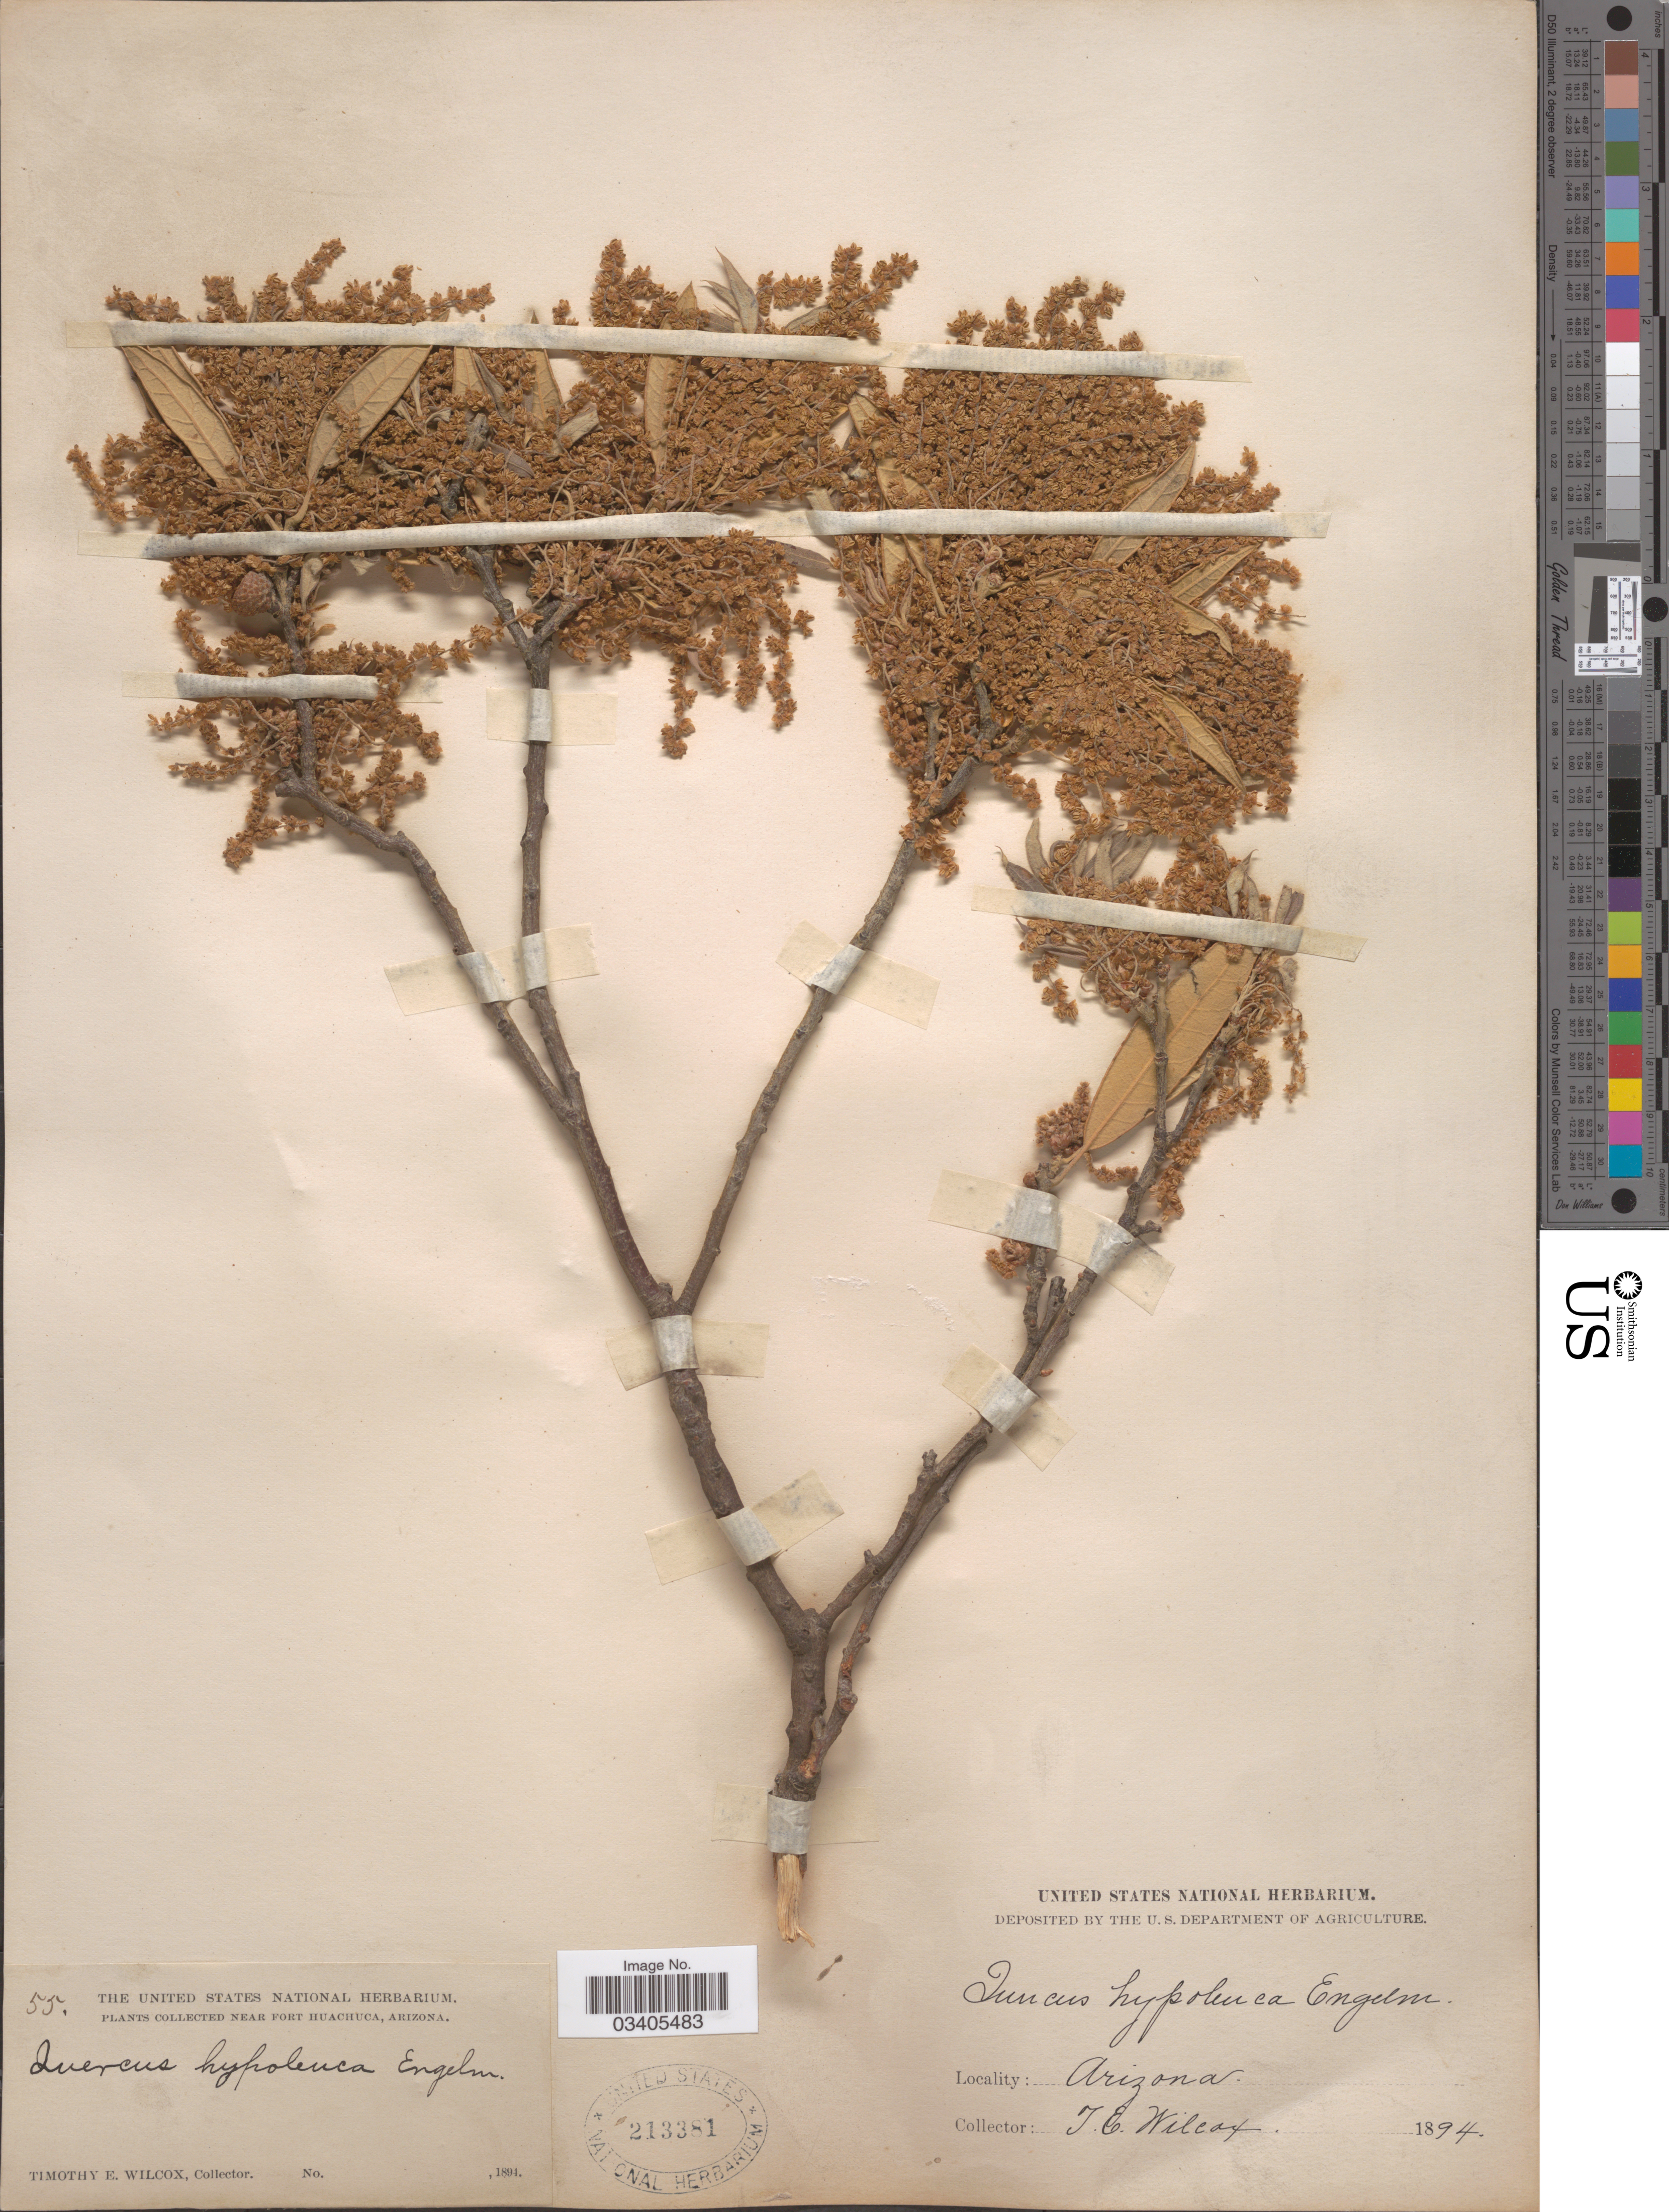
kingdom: Plantae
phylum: Tracheophyta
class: Magnoliopsida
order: Fagales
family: Fagaceae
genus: Quercus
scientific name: Quercus hypoleucoides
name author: A. Camus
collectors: T. E. Wilcox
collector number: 55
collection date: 1894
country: United States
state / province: Arizona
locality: Near Fort Huachuca.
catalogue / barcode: US 213381